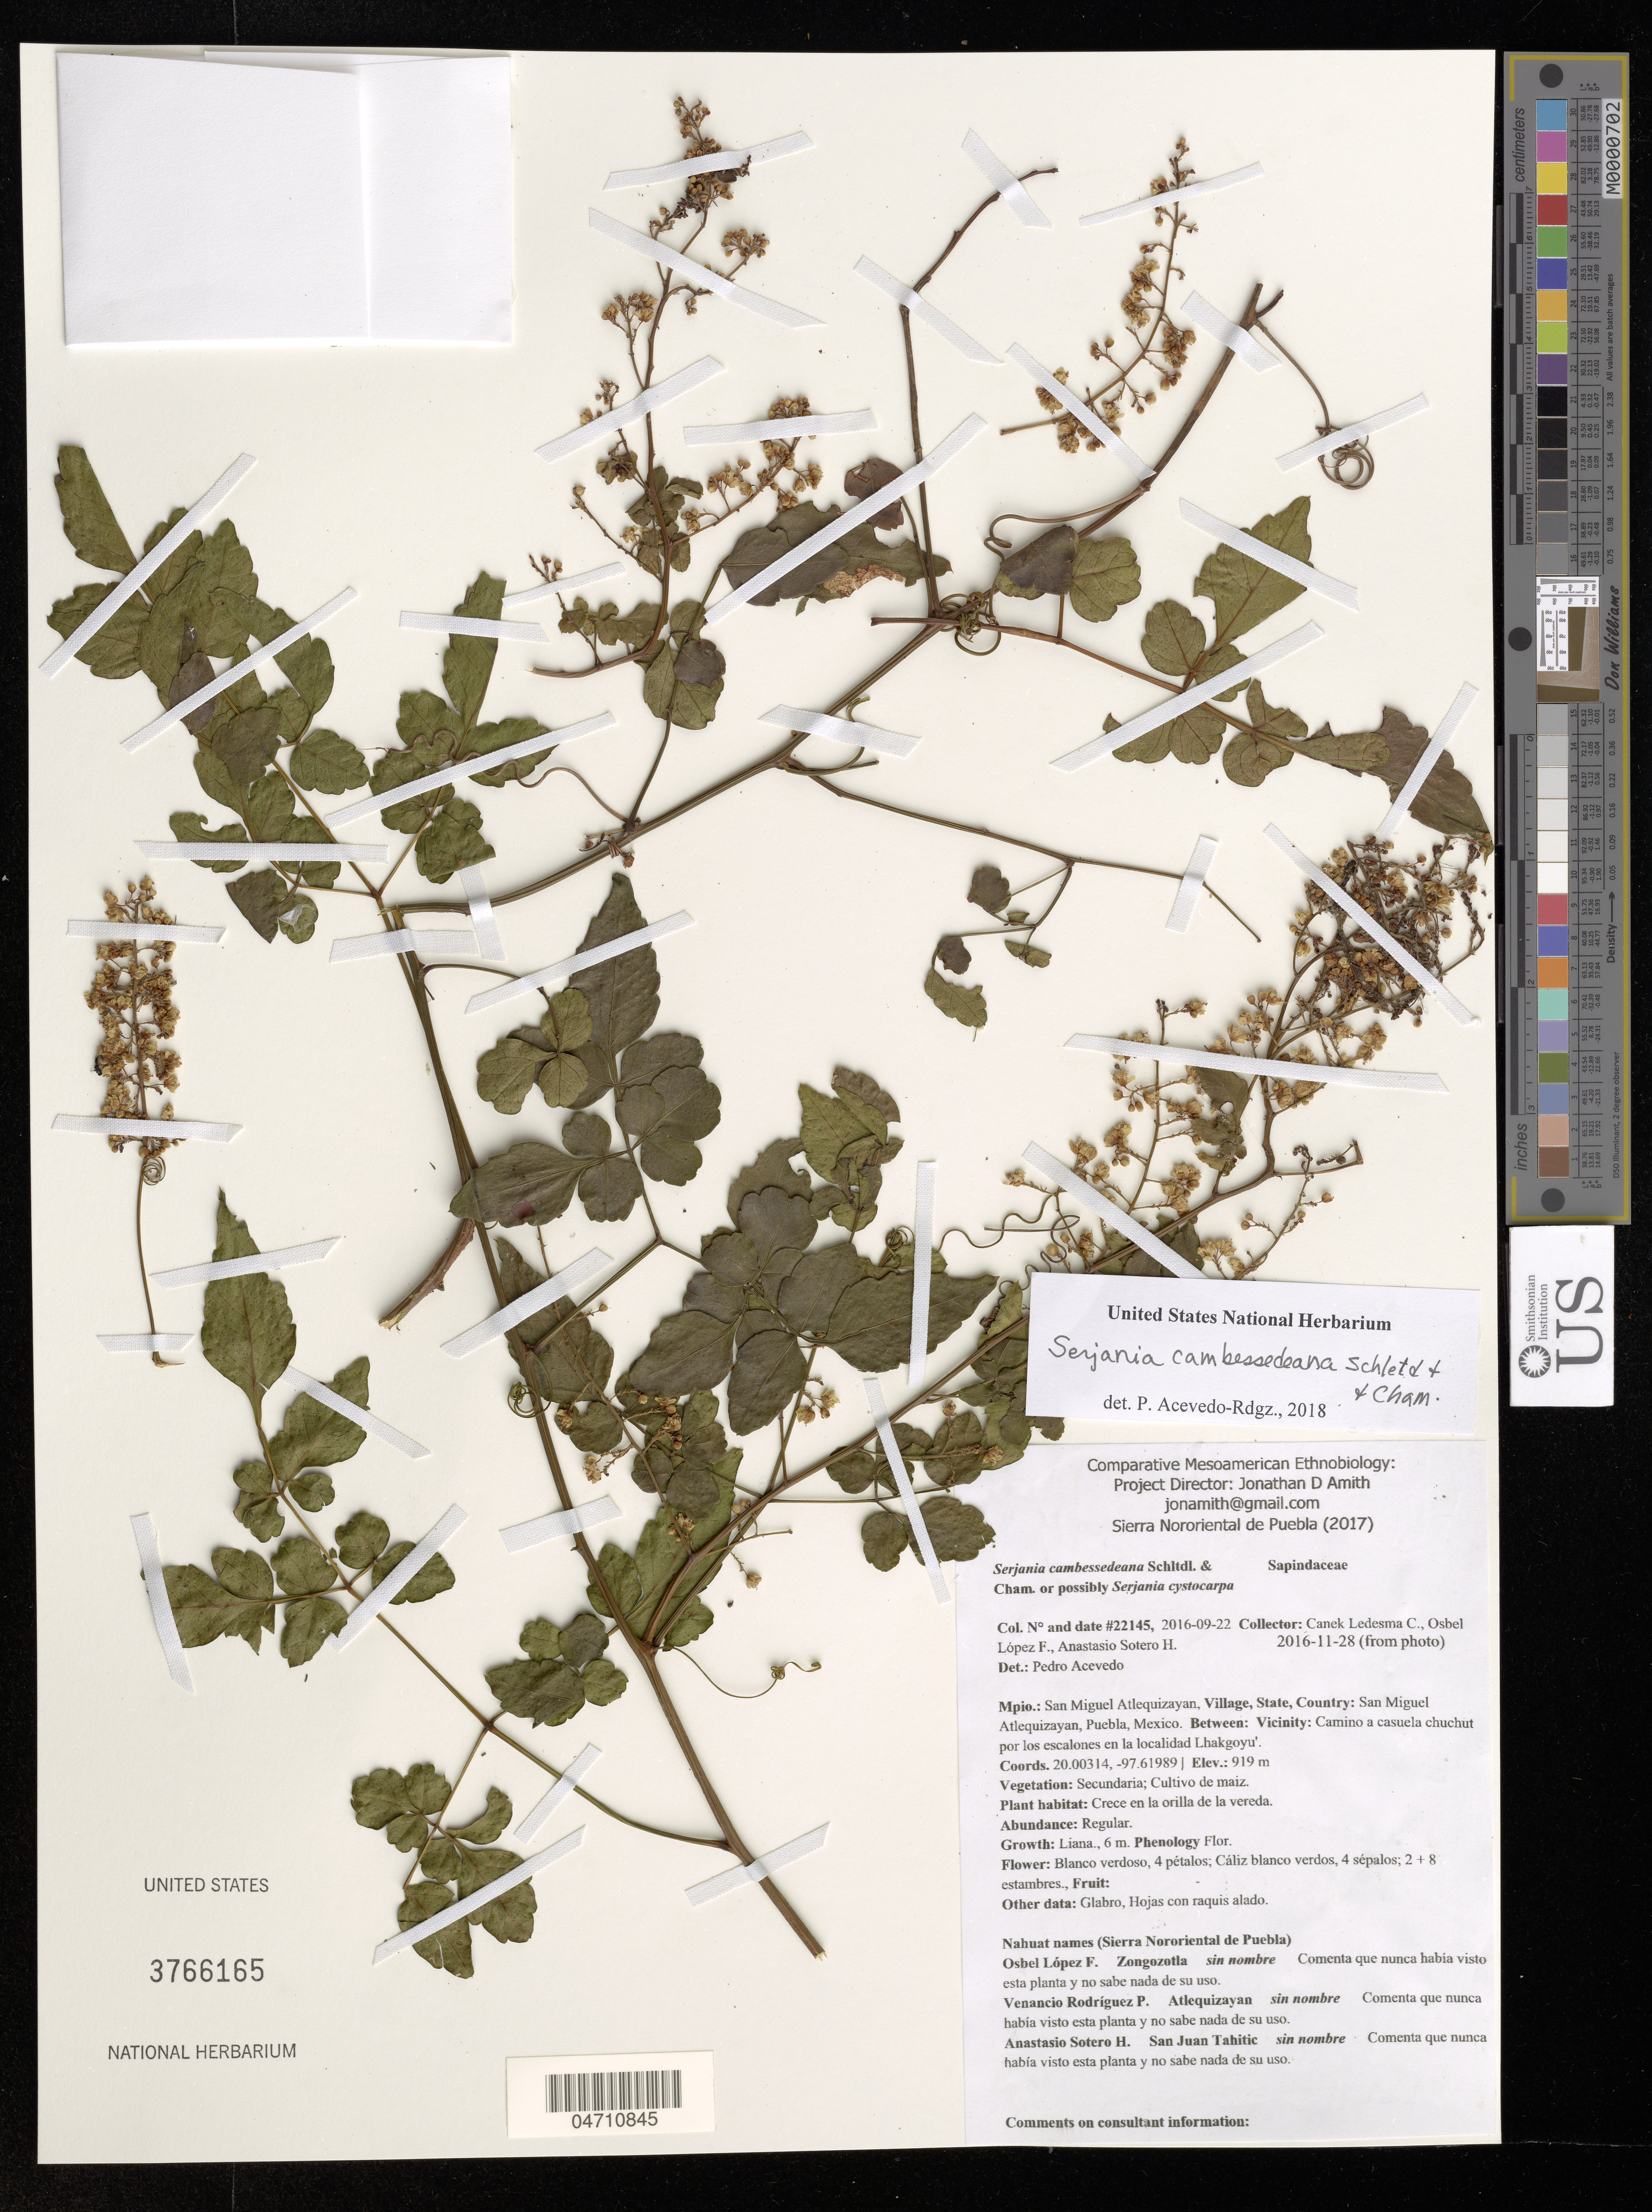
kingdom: Plantae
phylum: Tracheophyta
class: Magnoliopsida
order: Sapindales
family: Sapindaceae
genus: Serjania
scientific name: Serjania cambessediana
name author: Schltdl. & Cham.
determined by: Acevedo-Rodriguez, P., (US), Smithsonian Institution - National Museum of Natural History (UNITED STATES)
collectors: Canek Ledesma C., O. López & A. Sotero H.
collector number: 22145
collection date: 2016-09-22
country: Mexico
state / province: Puebla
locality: Mpio.: San Miguel Altequizayan, Village: San Miguel Altequizayan. Between: Vicinity: Camino a casuela chuchut por los excalones en la localidad Lhakgoyu'.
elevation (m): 919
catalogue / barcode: US 3766165